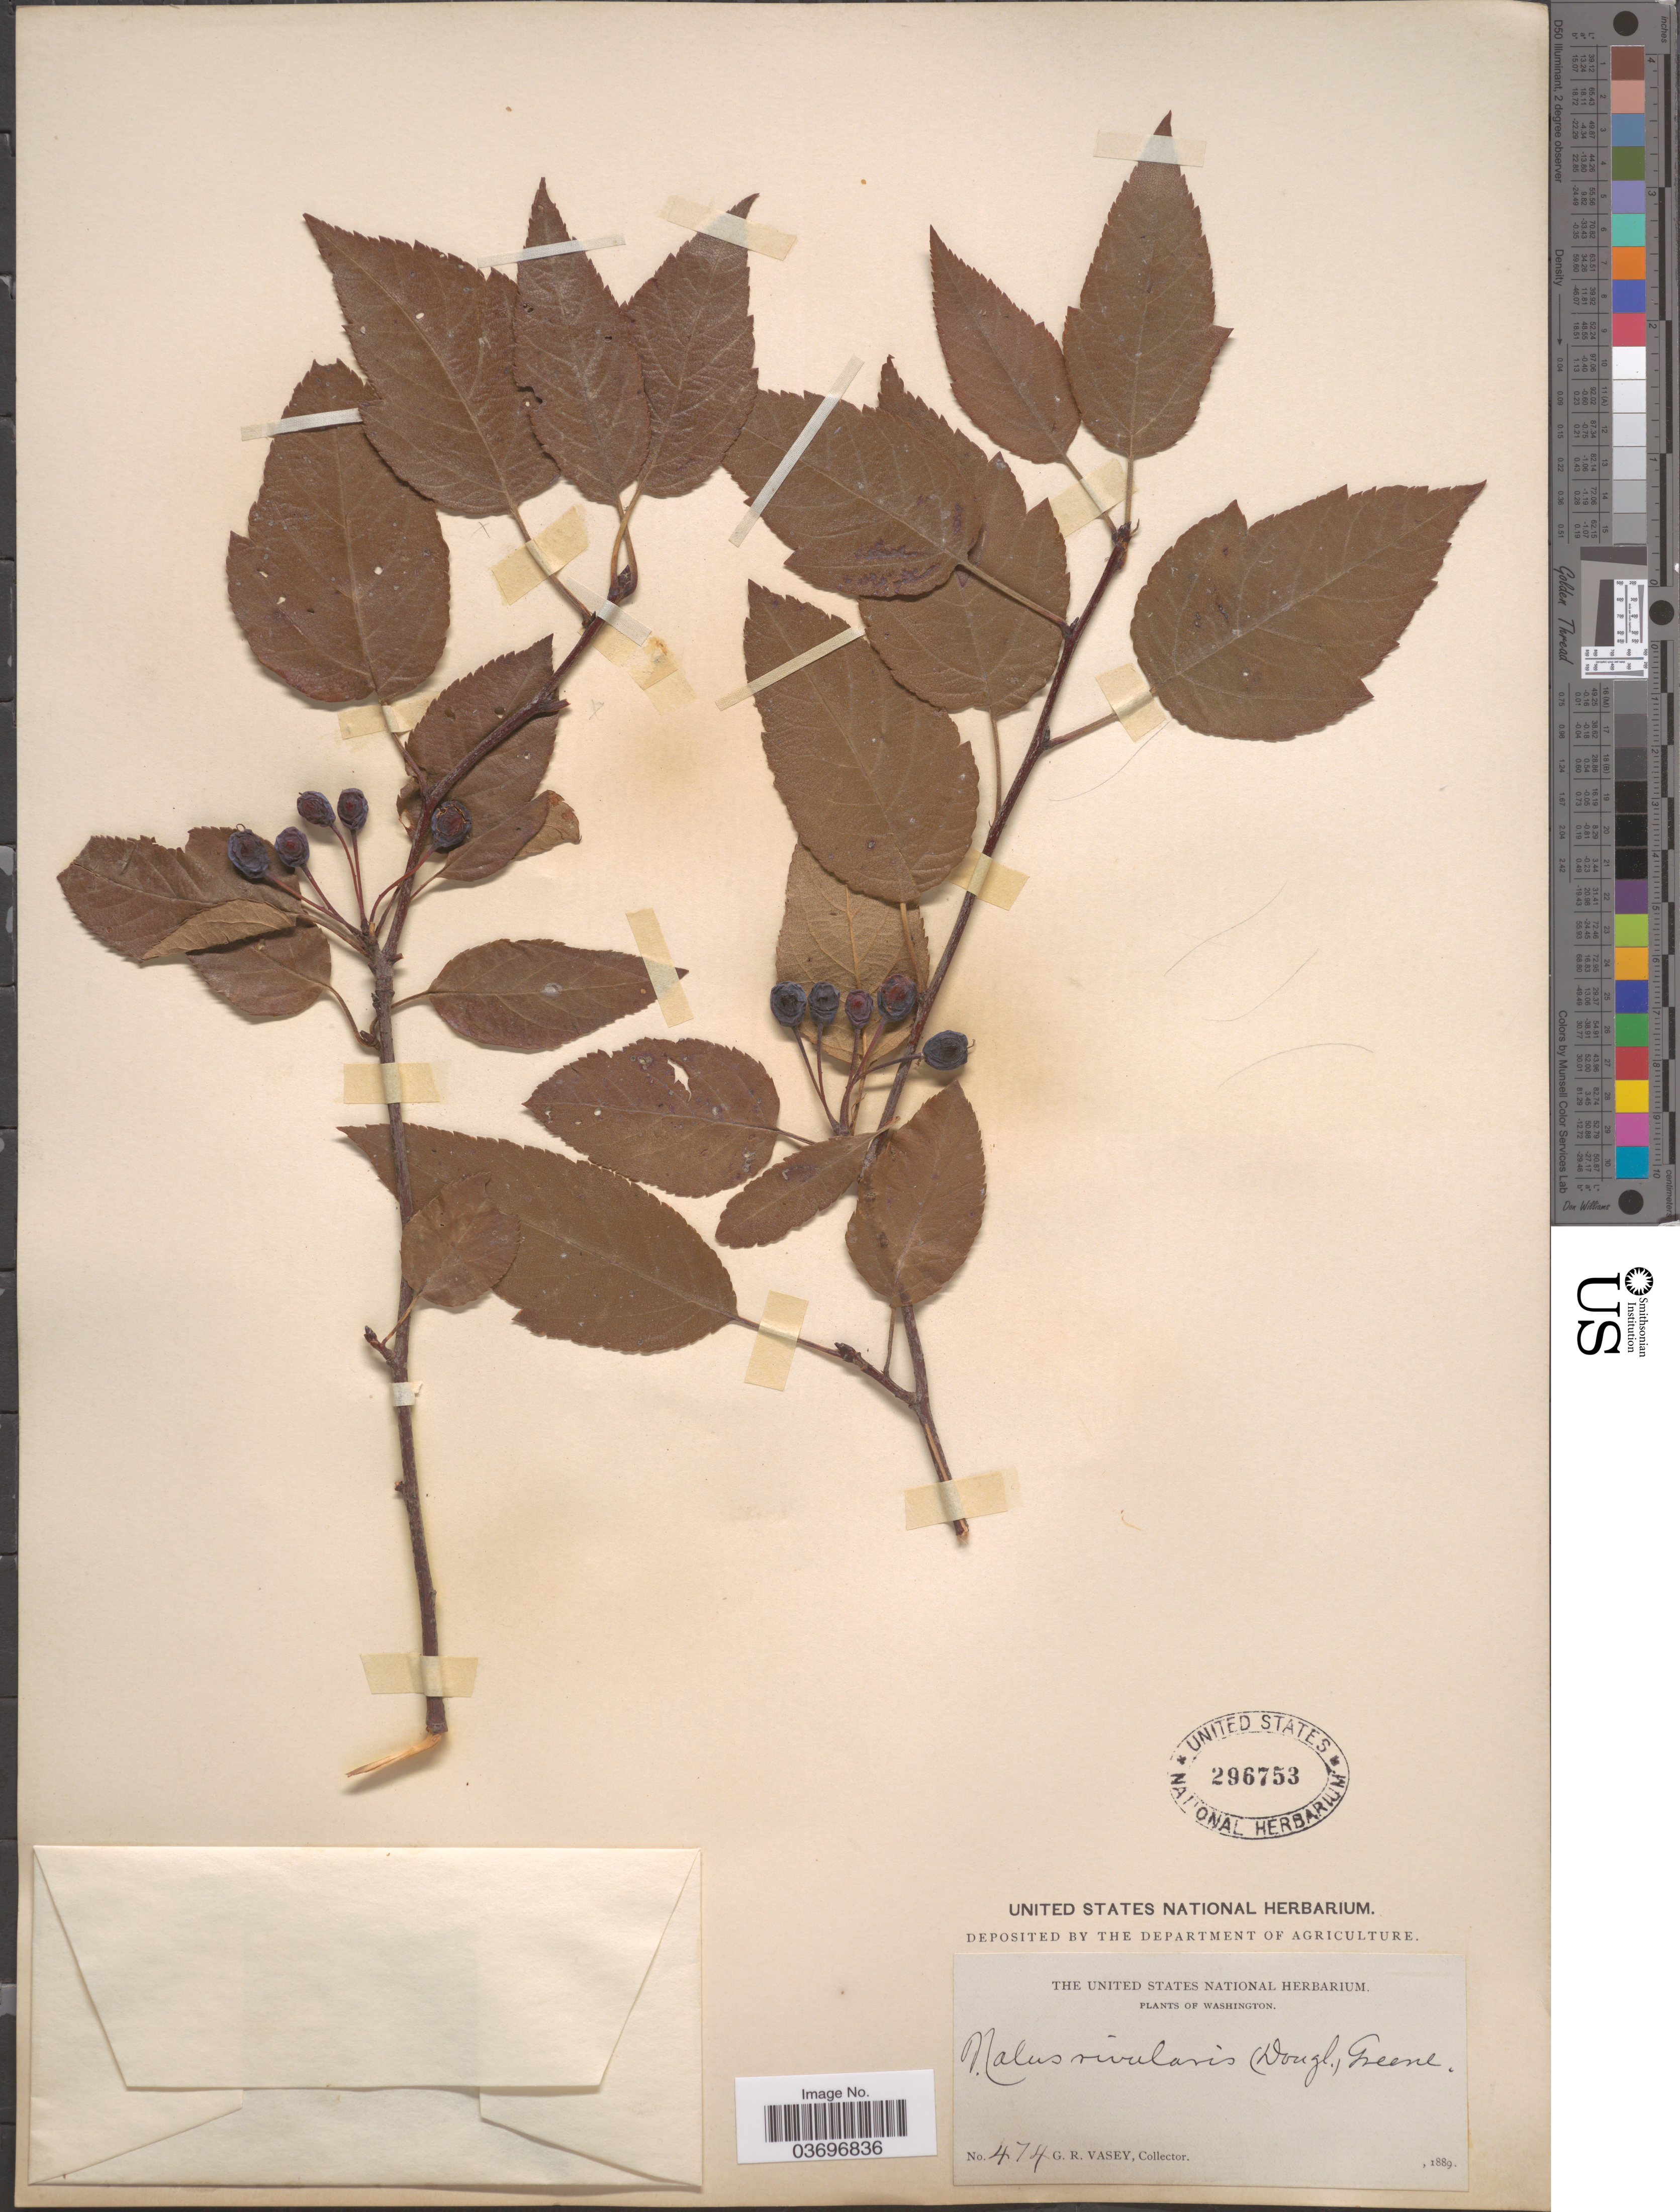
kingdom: Plantae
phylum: Tracheophyta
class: Magnoliopsida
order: Rosales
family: Rosaceae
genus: Malus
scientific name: Malus fusca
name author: (Raf.) C.K. Schneid.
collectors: G. R. Vasey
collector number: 474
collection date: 1889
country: United States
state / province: Washington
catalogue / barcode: US 296753